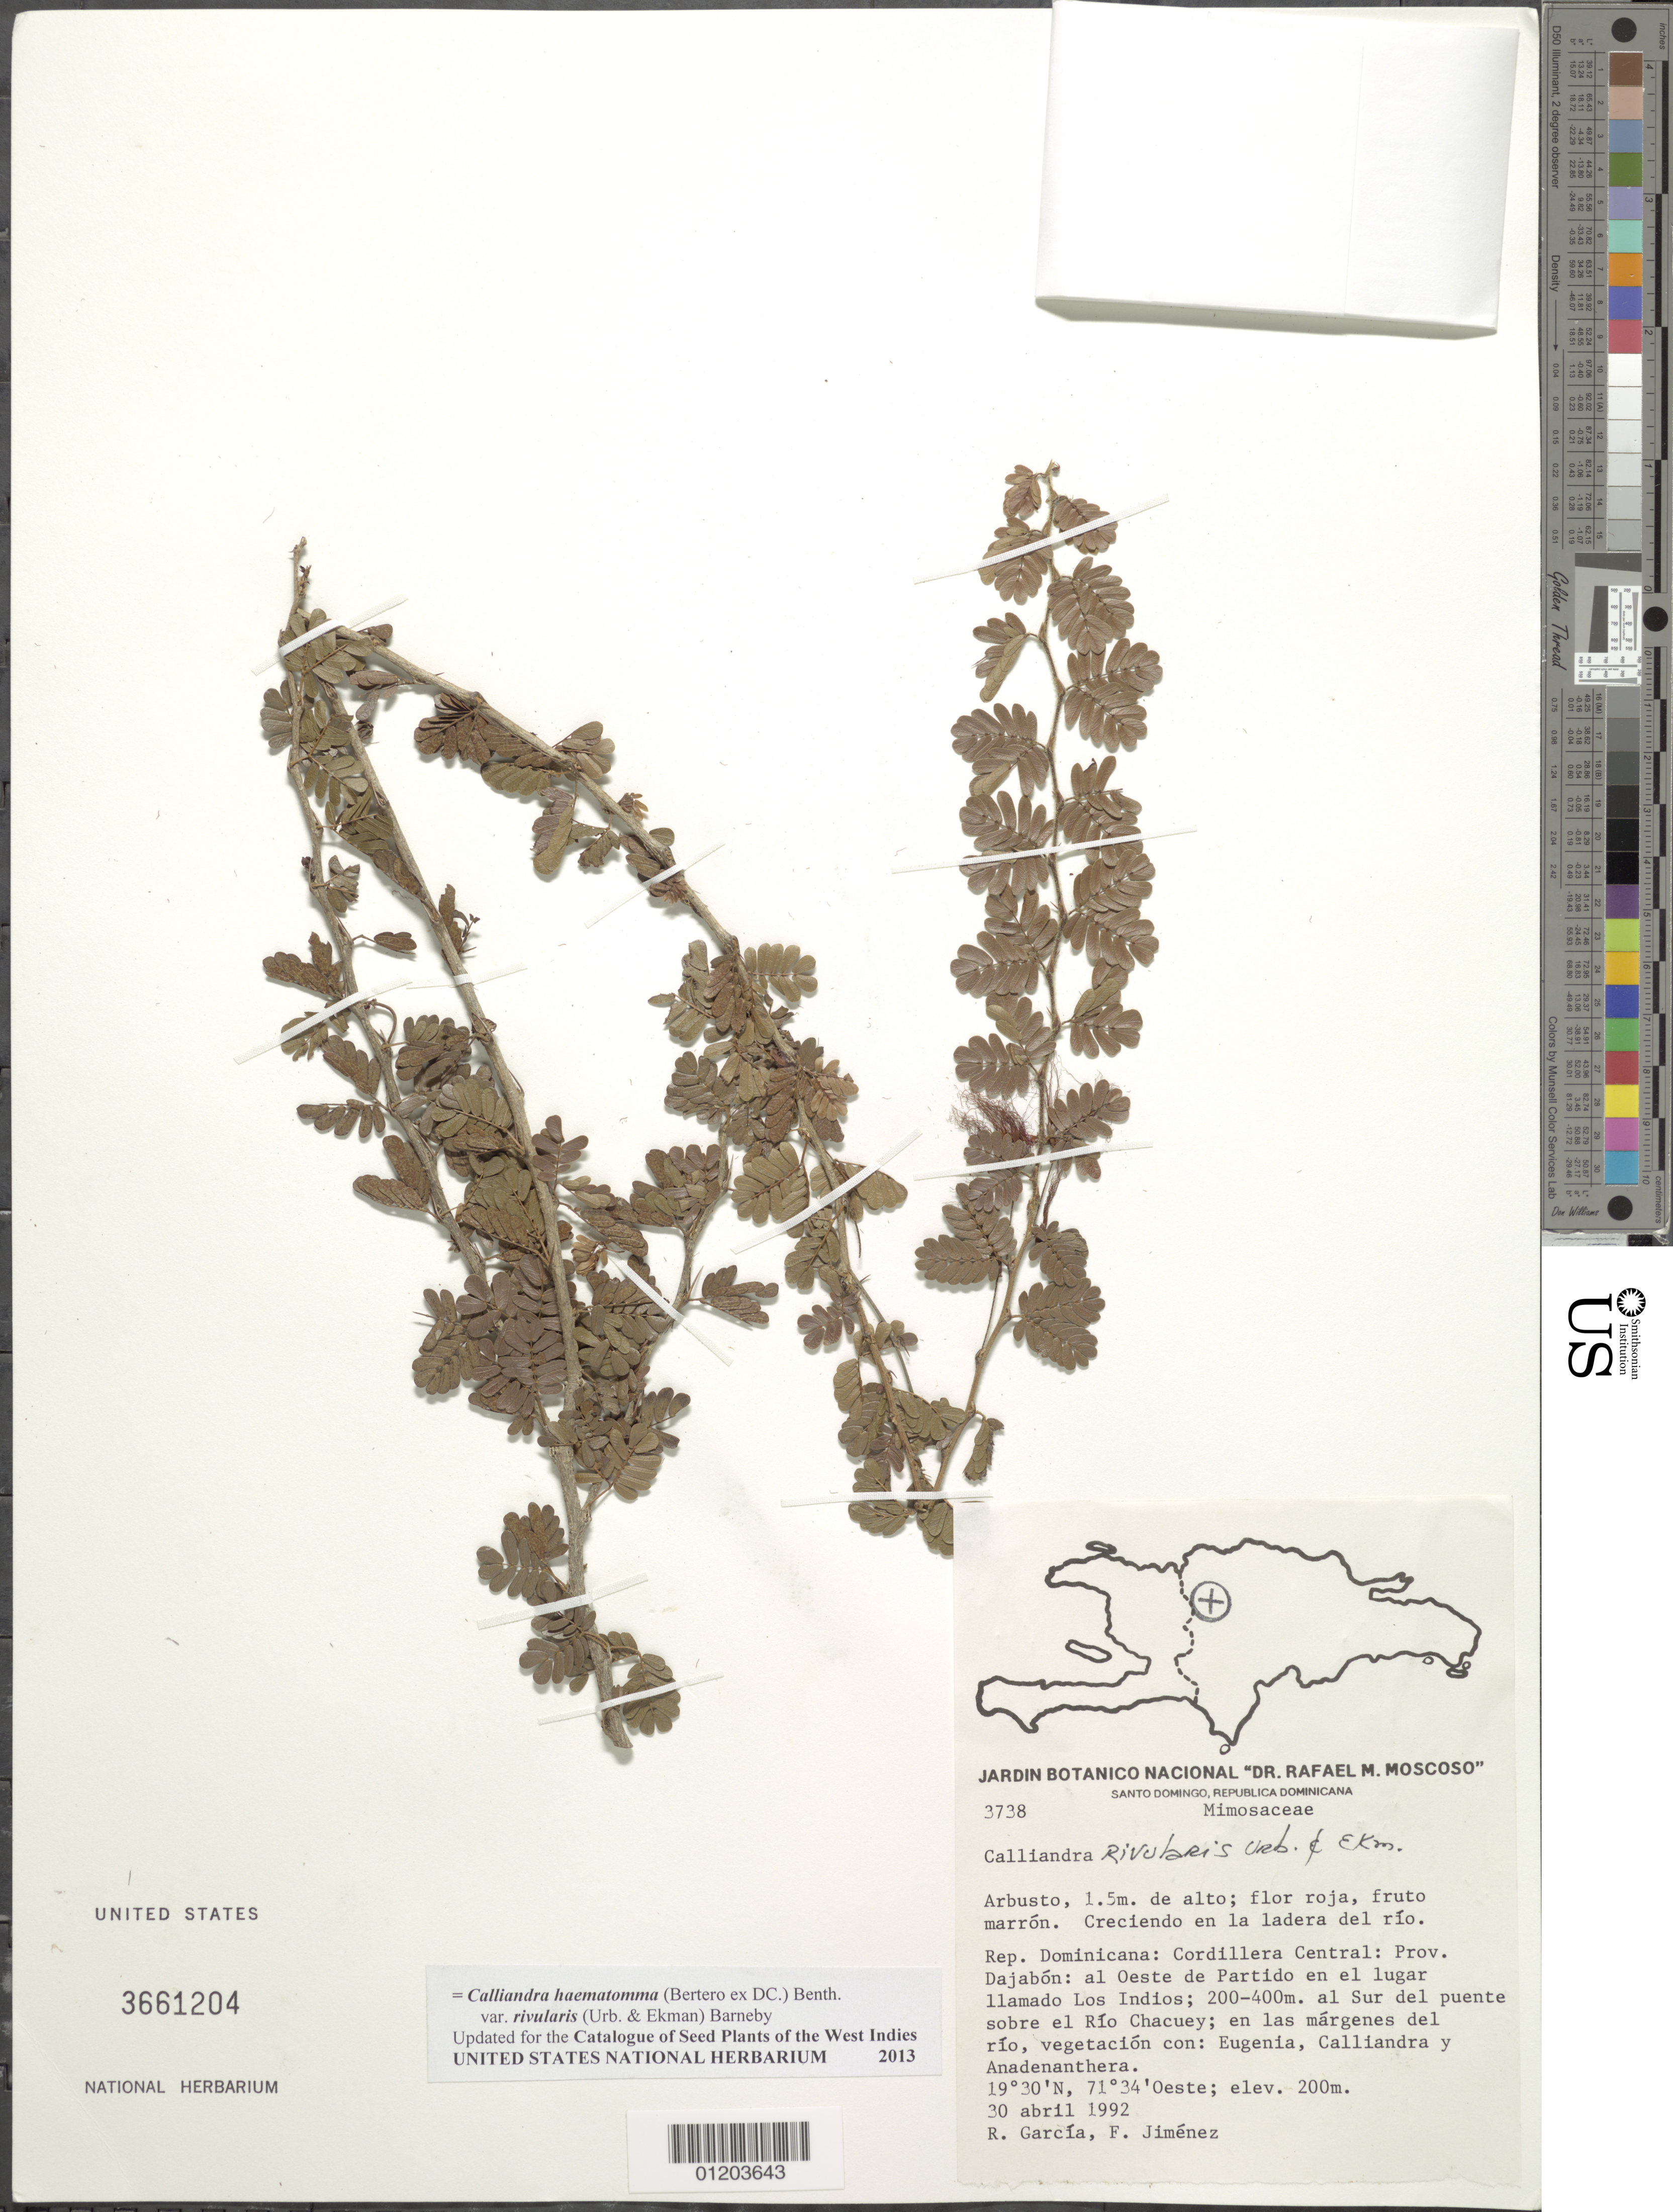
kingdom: Plantae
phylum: Tracheophyta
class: Magnoliopsida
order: Fabales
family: Fabaceae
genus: Calliandra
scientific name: Calliandra rivularis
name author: Urb. & Ekman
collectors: R. G. García & F. Jiménez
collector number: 3738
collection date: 1992-04-30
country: Dominican Republic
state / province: Dajabón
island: Hispaniola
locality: Cordillera Central; al Oeste de Partido en el lugar llamado Los Indios; 200-400 m al Sur del puente sobre el Río Chacuey.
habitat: En las márgenes del río, vegetación con: Eugenia, Calliandra y Anadenanthera. Creciendo enla ladera del río.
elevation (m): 200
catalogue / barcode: US 3661204